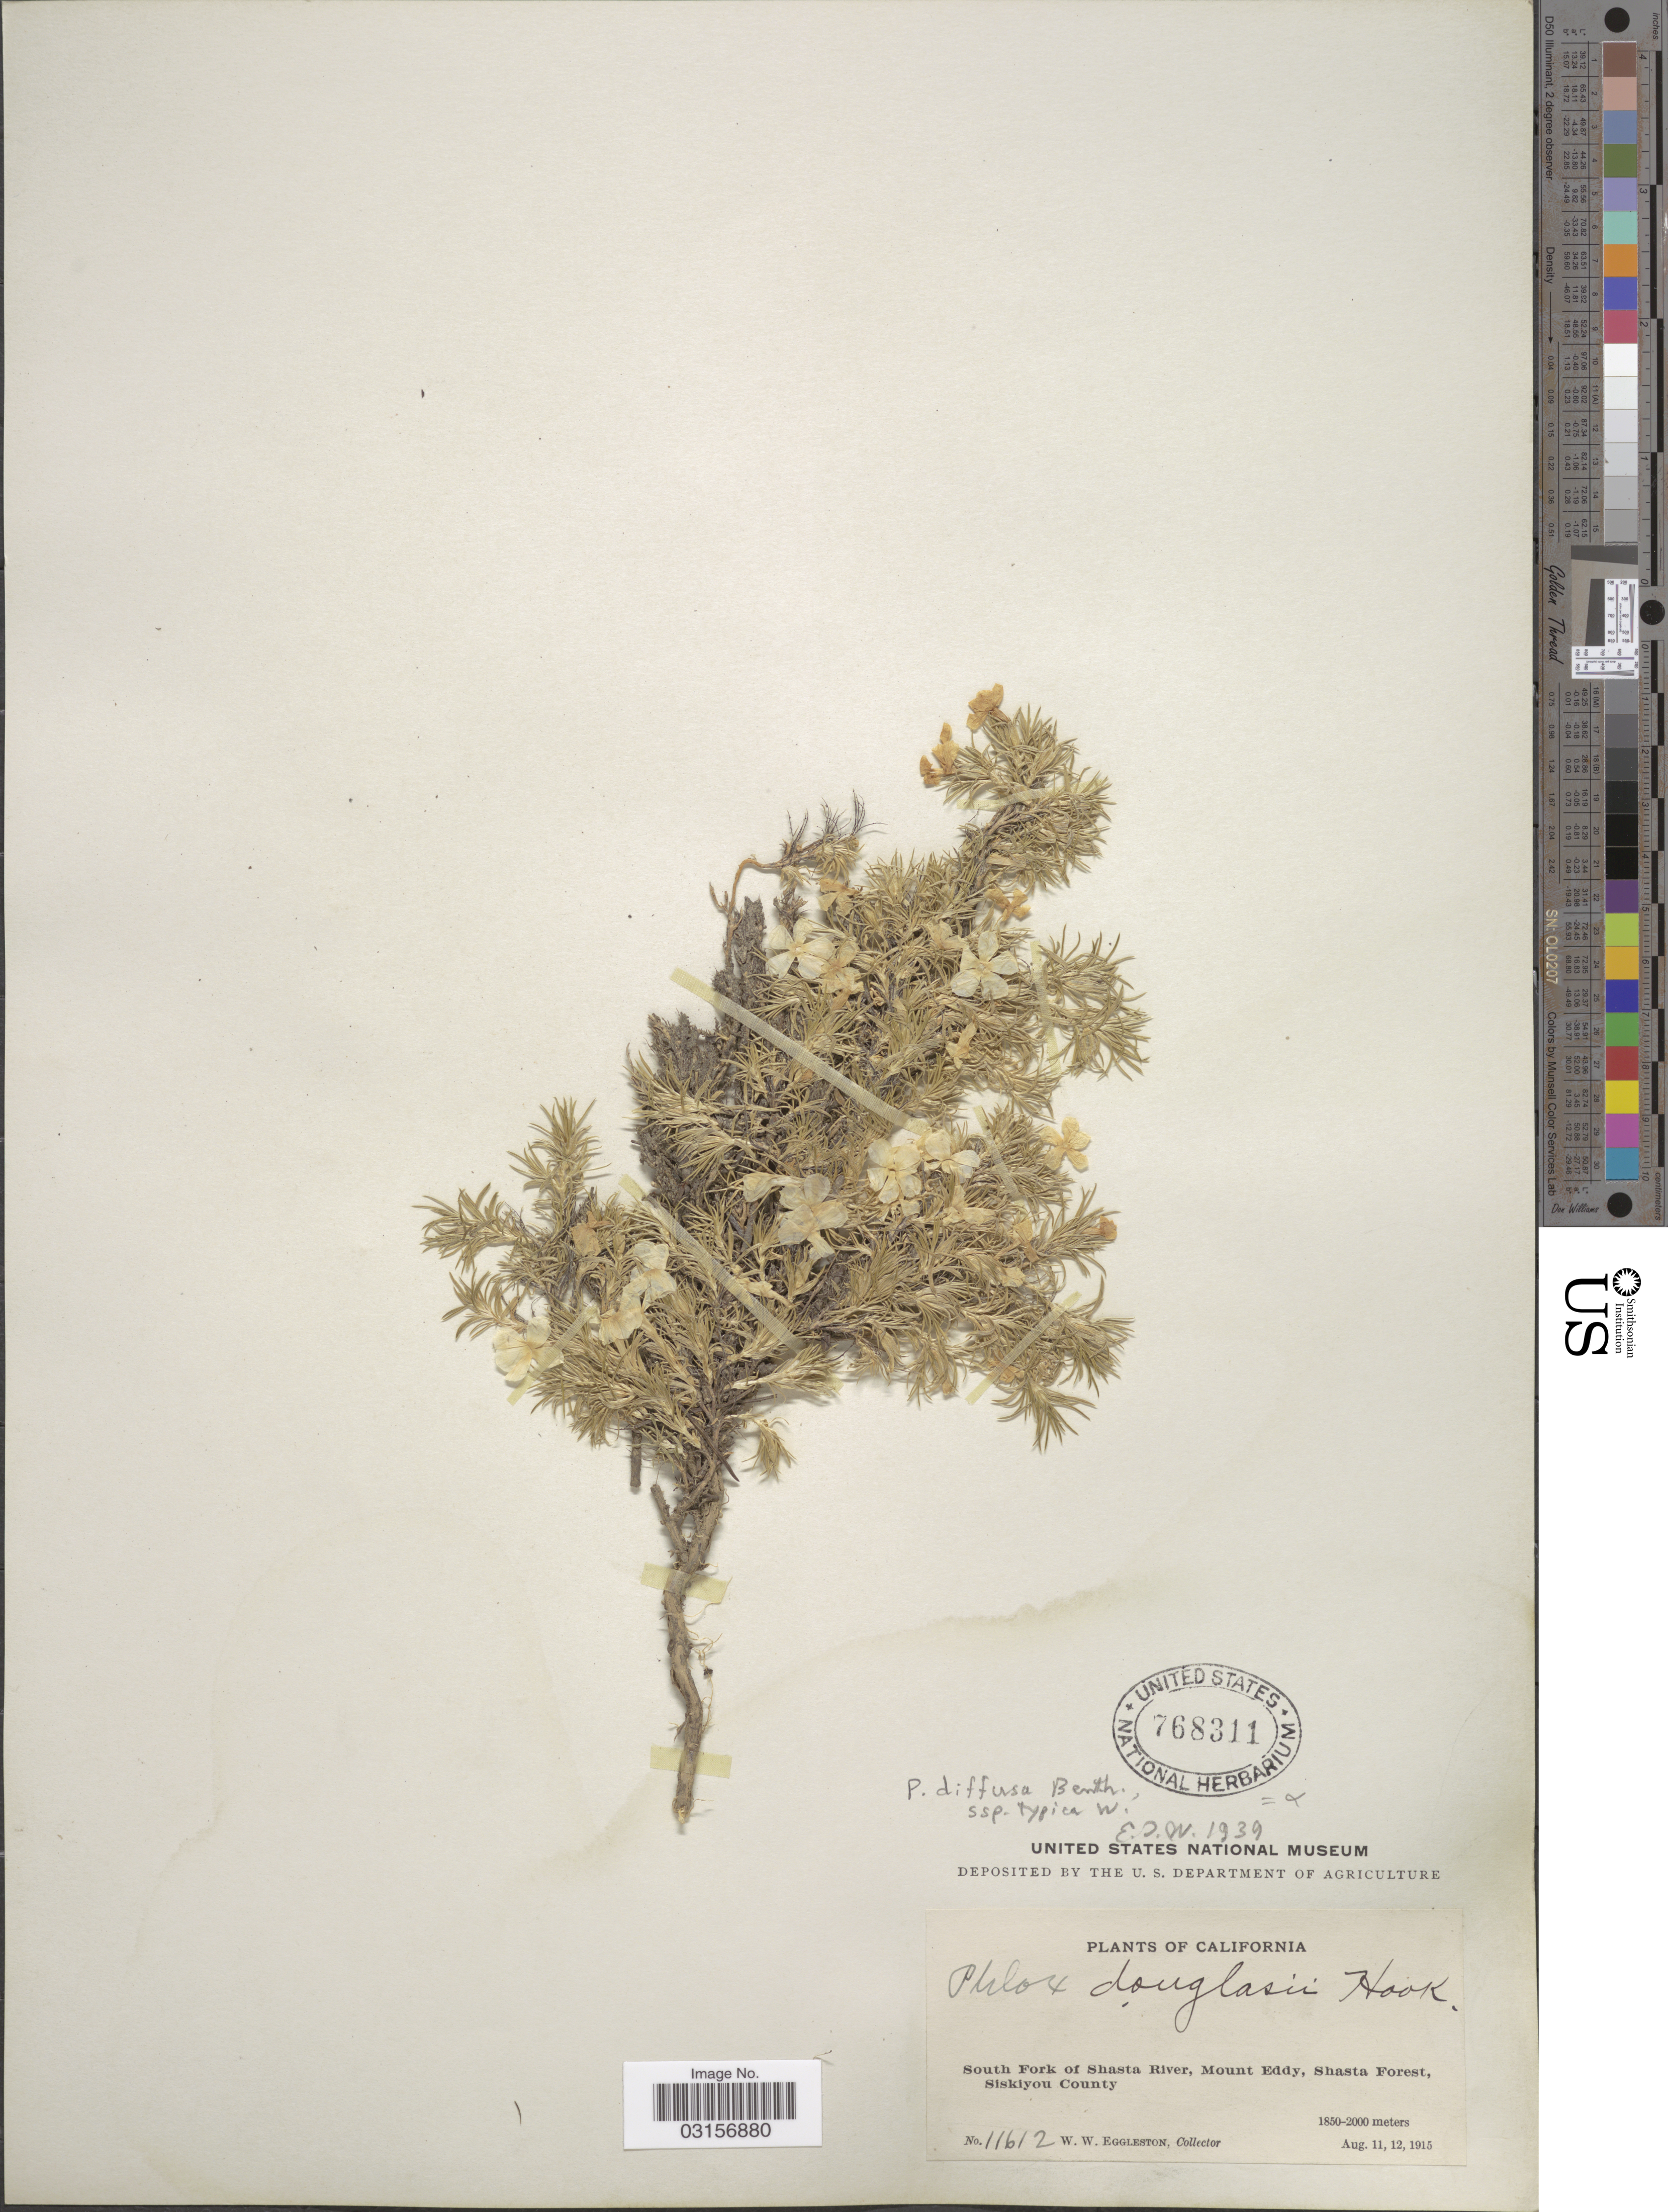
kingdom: Plantae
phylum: Tracheophyta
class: Magnoliopsida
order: Ericales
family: Polemoniaceae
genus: Phlox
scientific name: Phlox diffusa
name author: Benth.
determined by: Mayfield, M. H.; Ferguson, C. J.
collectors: W. W. Eggleston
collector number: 11612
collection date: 1915-08-11/1915-08-12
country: United States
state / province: California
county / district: Siskiyou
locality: South Fork of Shasta River, Mount Eddy, Shasta Forest, Siskiyou County.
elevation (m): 1850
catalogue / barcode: US 768311